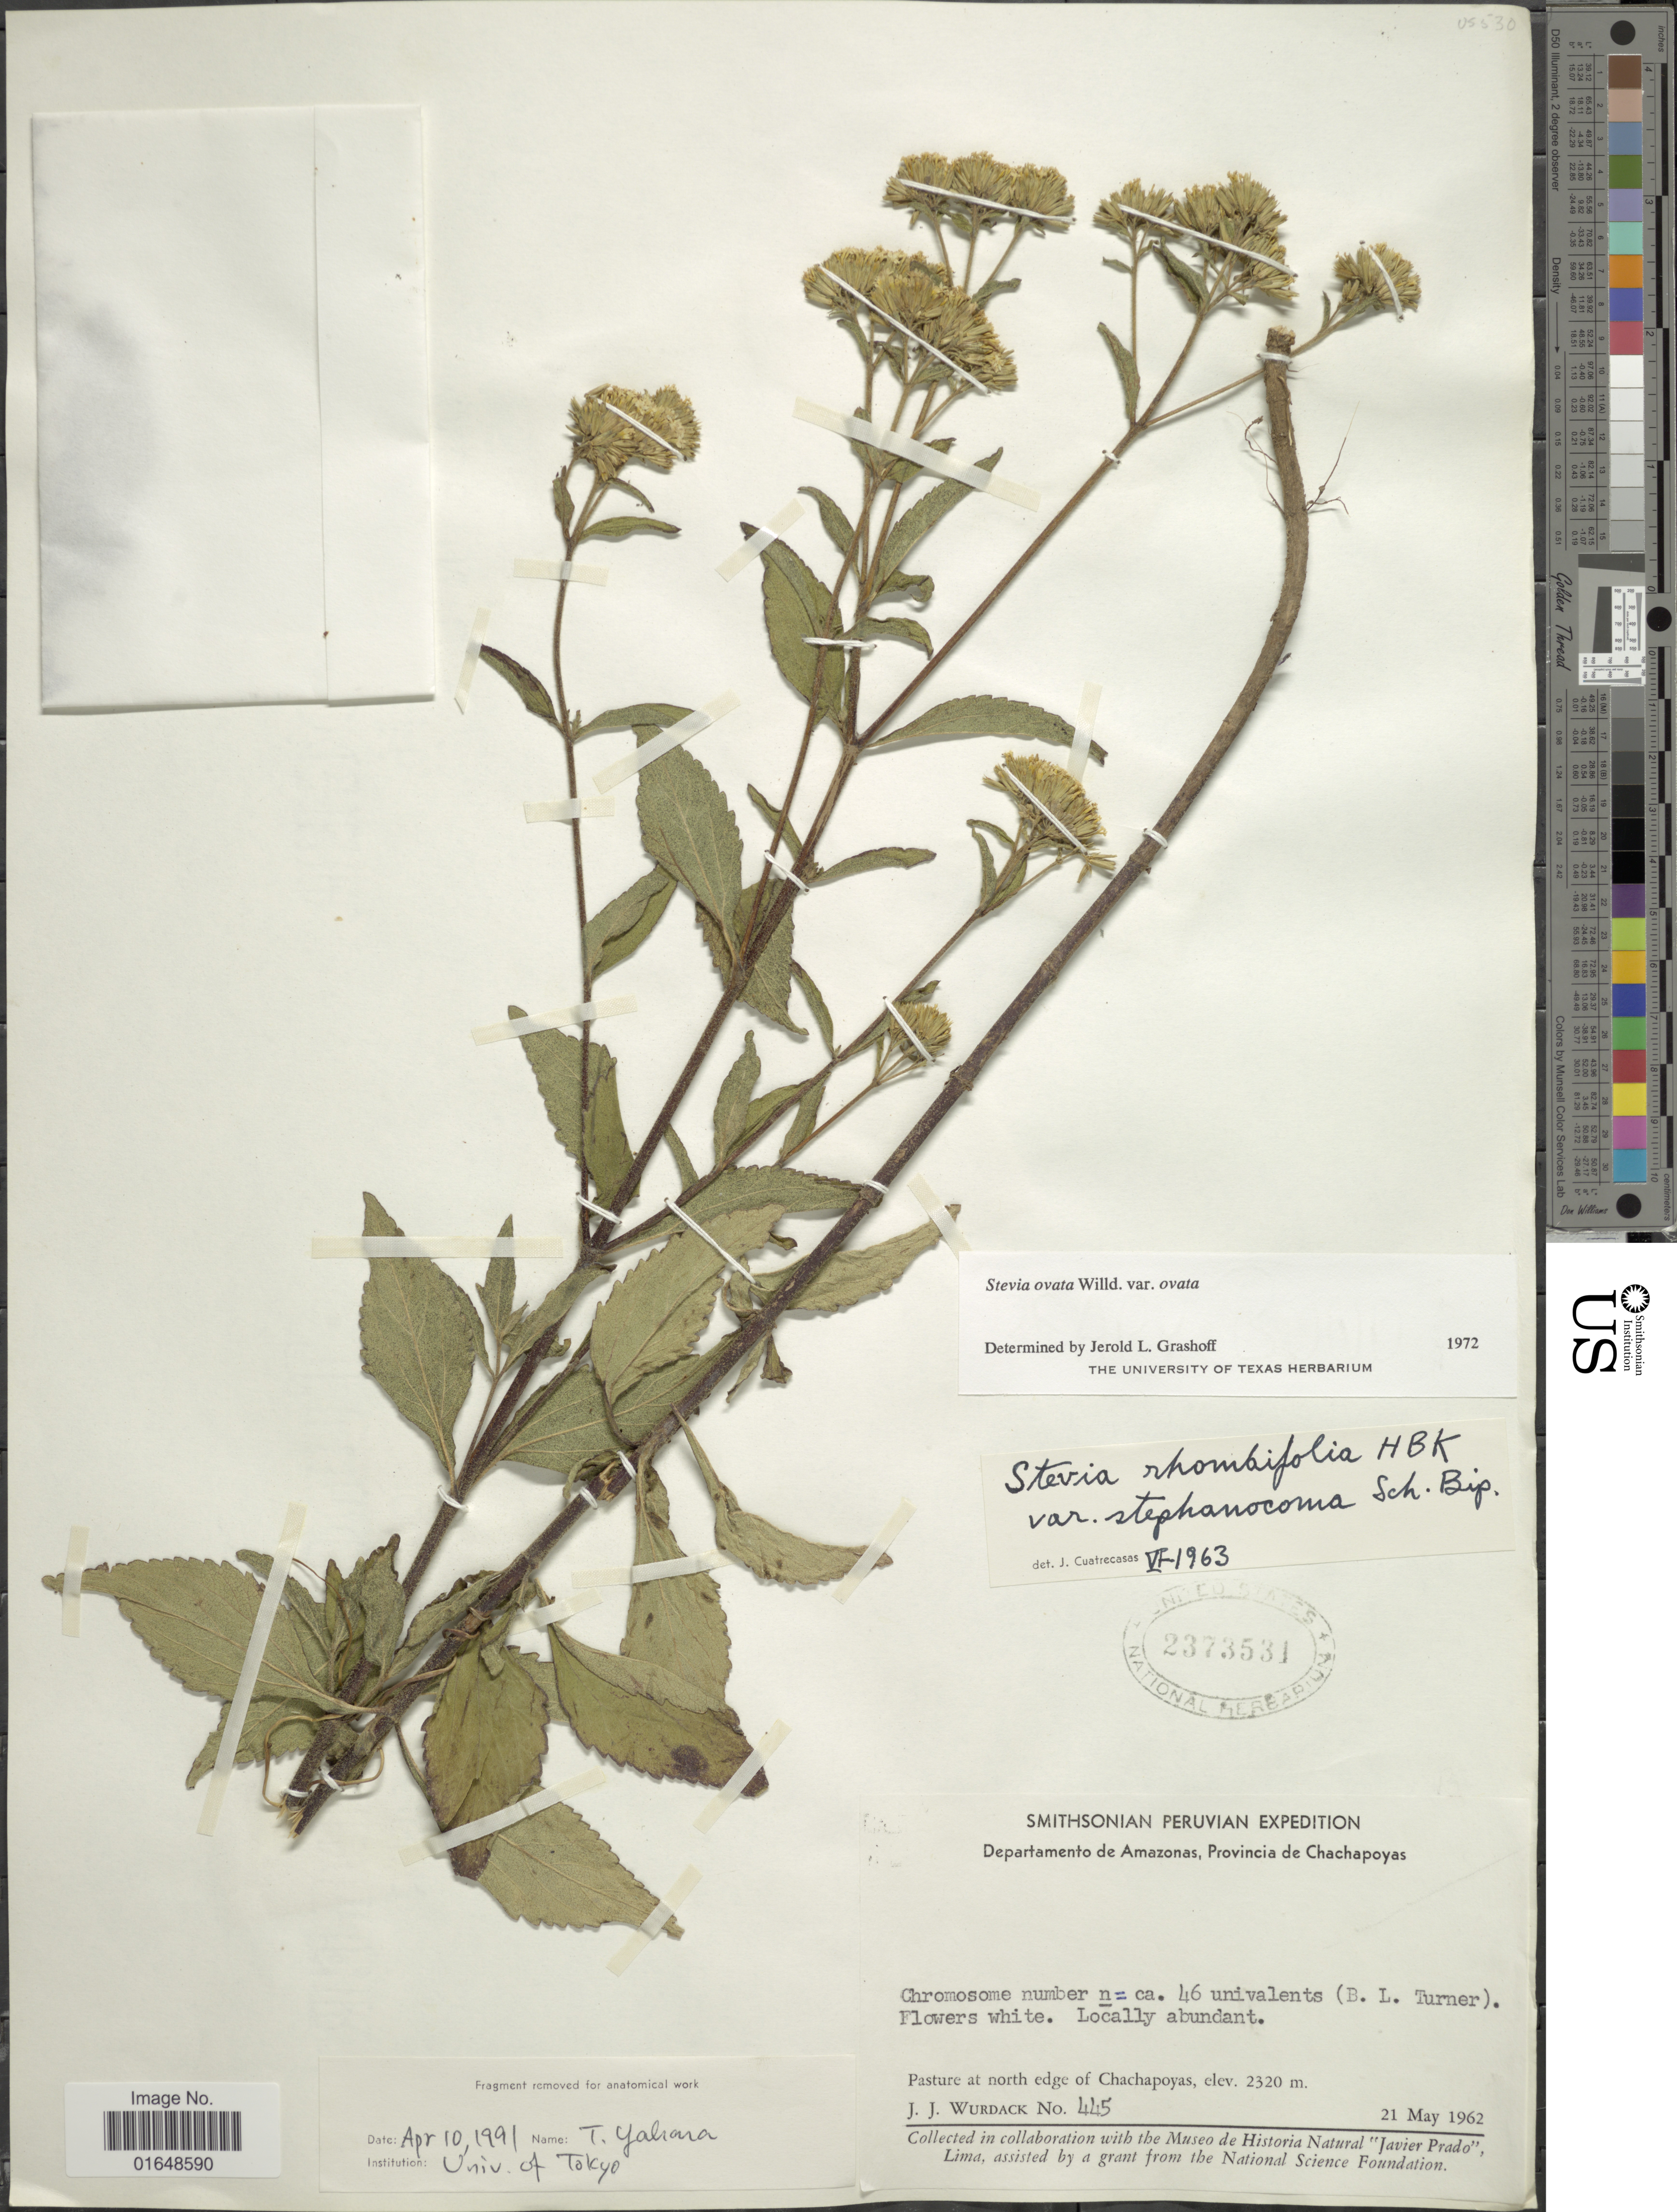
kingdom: Plantae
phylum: Tracheophyta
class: Magnoliopsida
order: Asterales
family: Asteraceae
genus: Stevia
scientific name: Stevia ovata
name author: Willd.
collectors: J. J. Wurdack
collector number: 445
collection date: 1962-05-21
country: Peru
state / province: Amazonas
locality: Departamento de Amazonas, Provincia de Chachapoyas. Pasture at north edge of Chachapoyas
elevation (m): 2320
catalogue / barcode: US 2373531